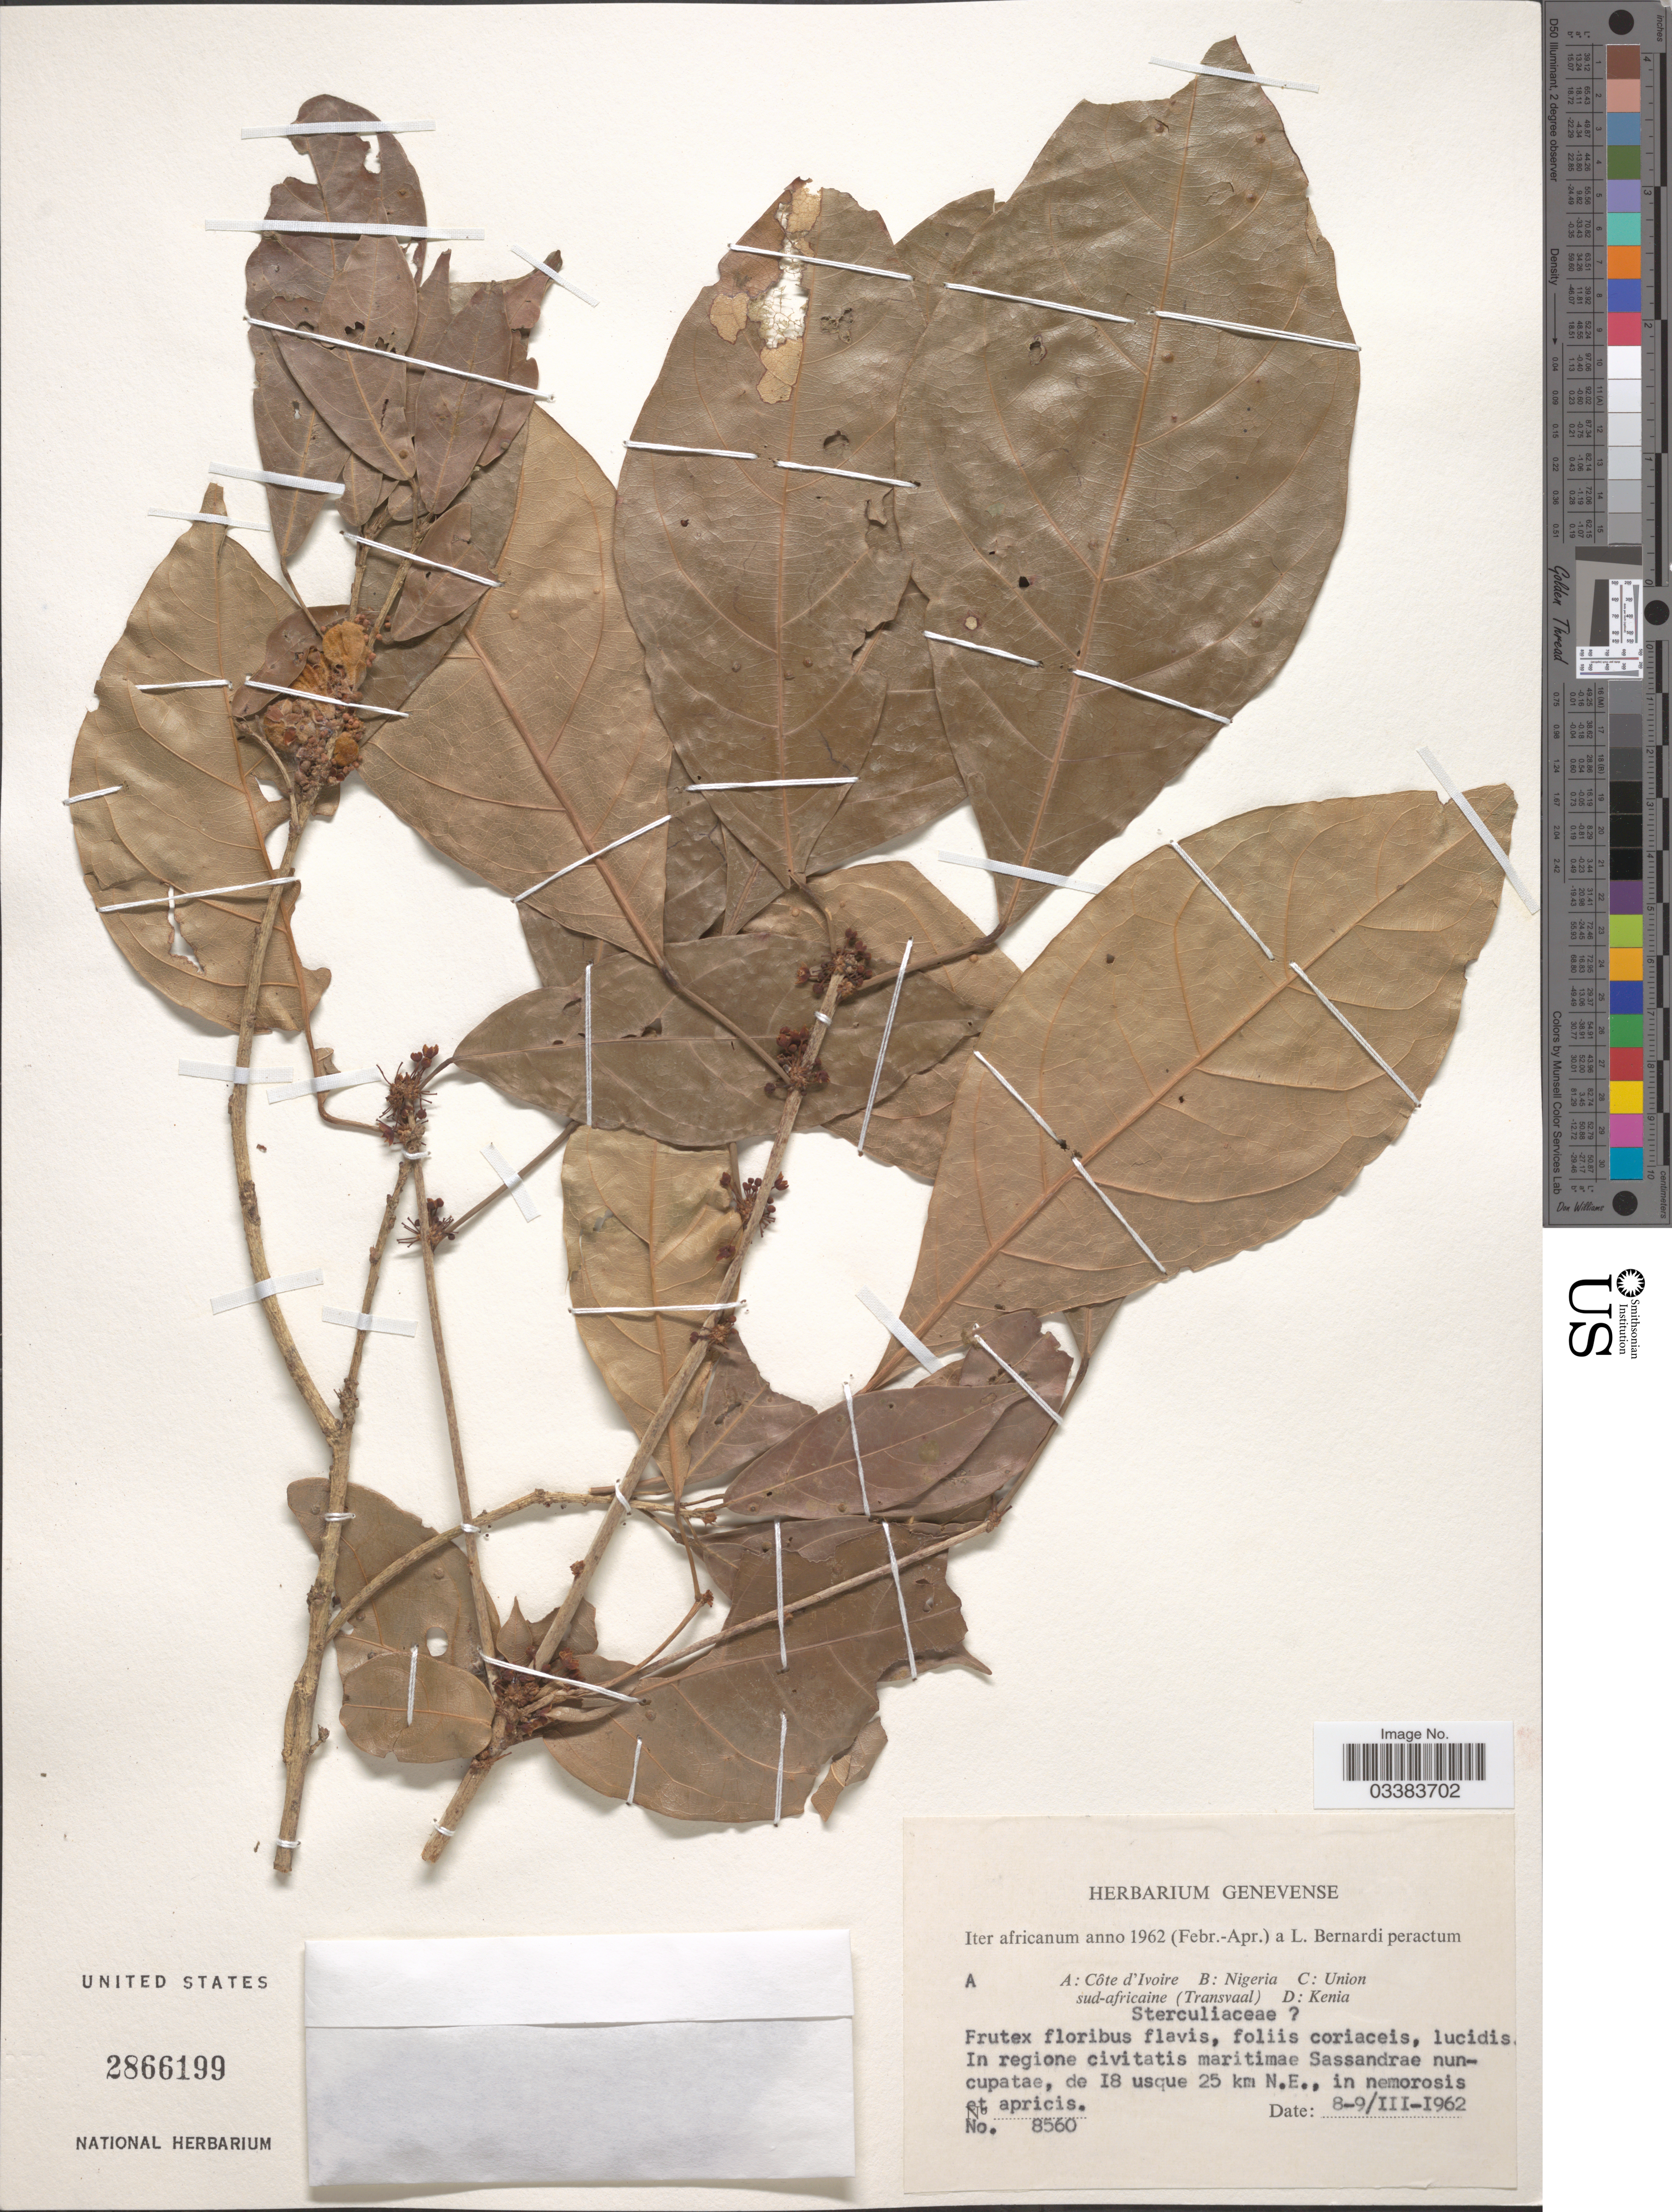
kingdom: Plantae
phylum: Tracheophyta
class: Magnoliopsida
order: Malvales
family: Malvaceae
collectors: L. Bernardi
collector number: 8560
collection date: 1962-03-08/1962-03-09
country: Ivory Coast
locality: Côte d'Ivoire. In regione civitatis maritimae Sassandrae nuncupatae, de 18 usque 25 km N.E., in nemorosis et apricis.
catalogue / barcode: US 2866199